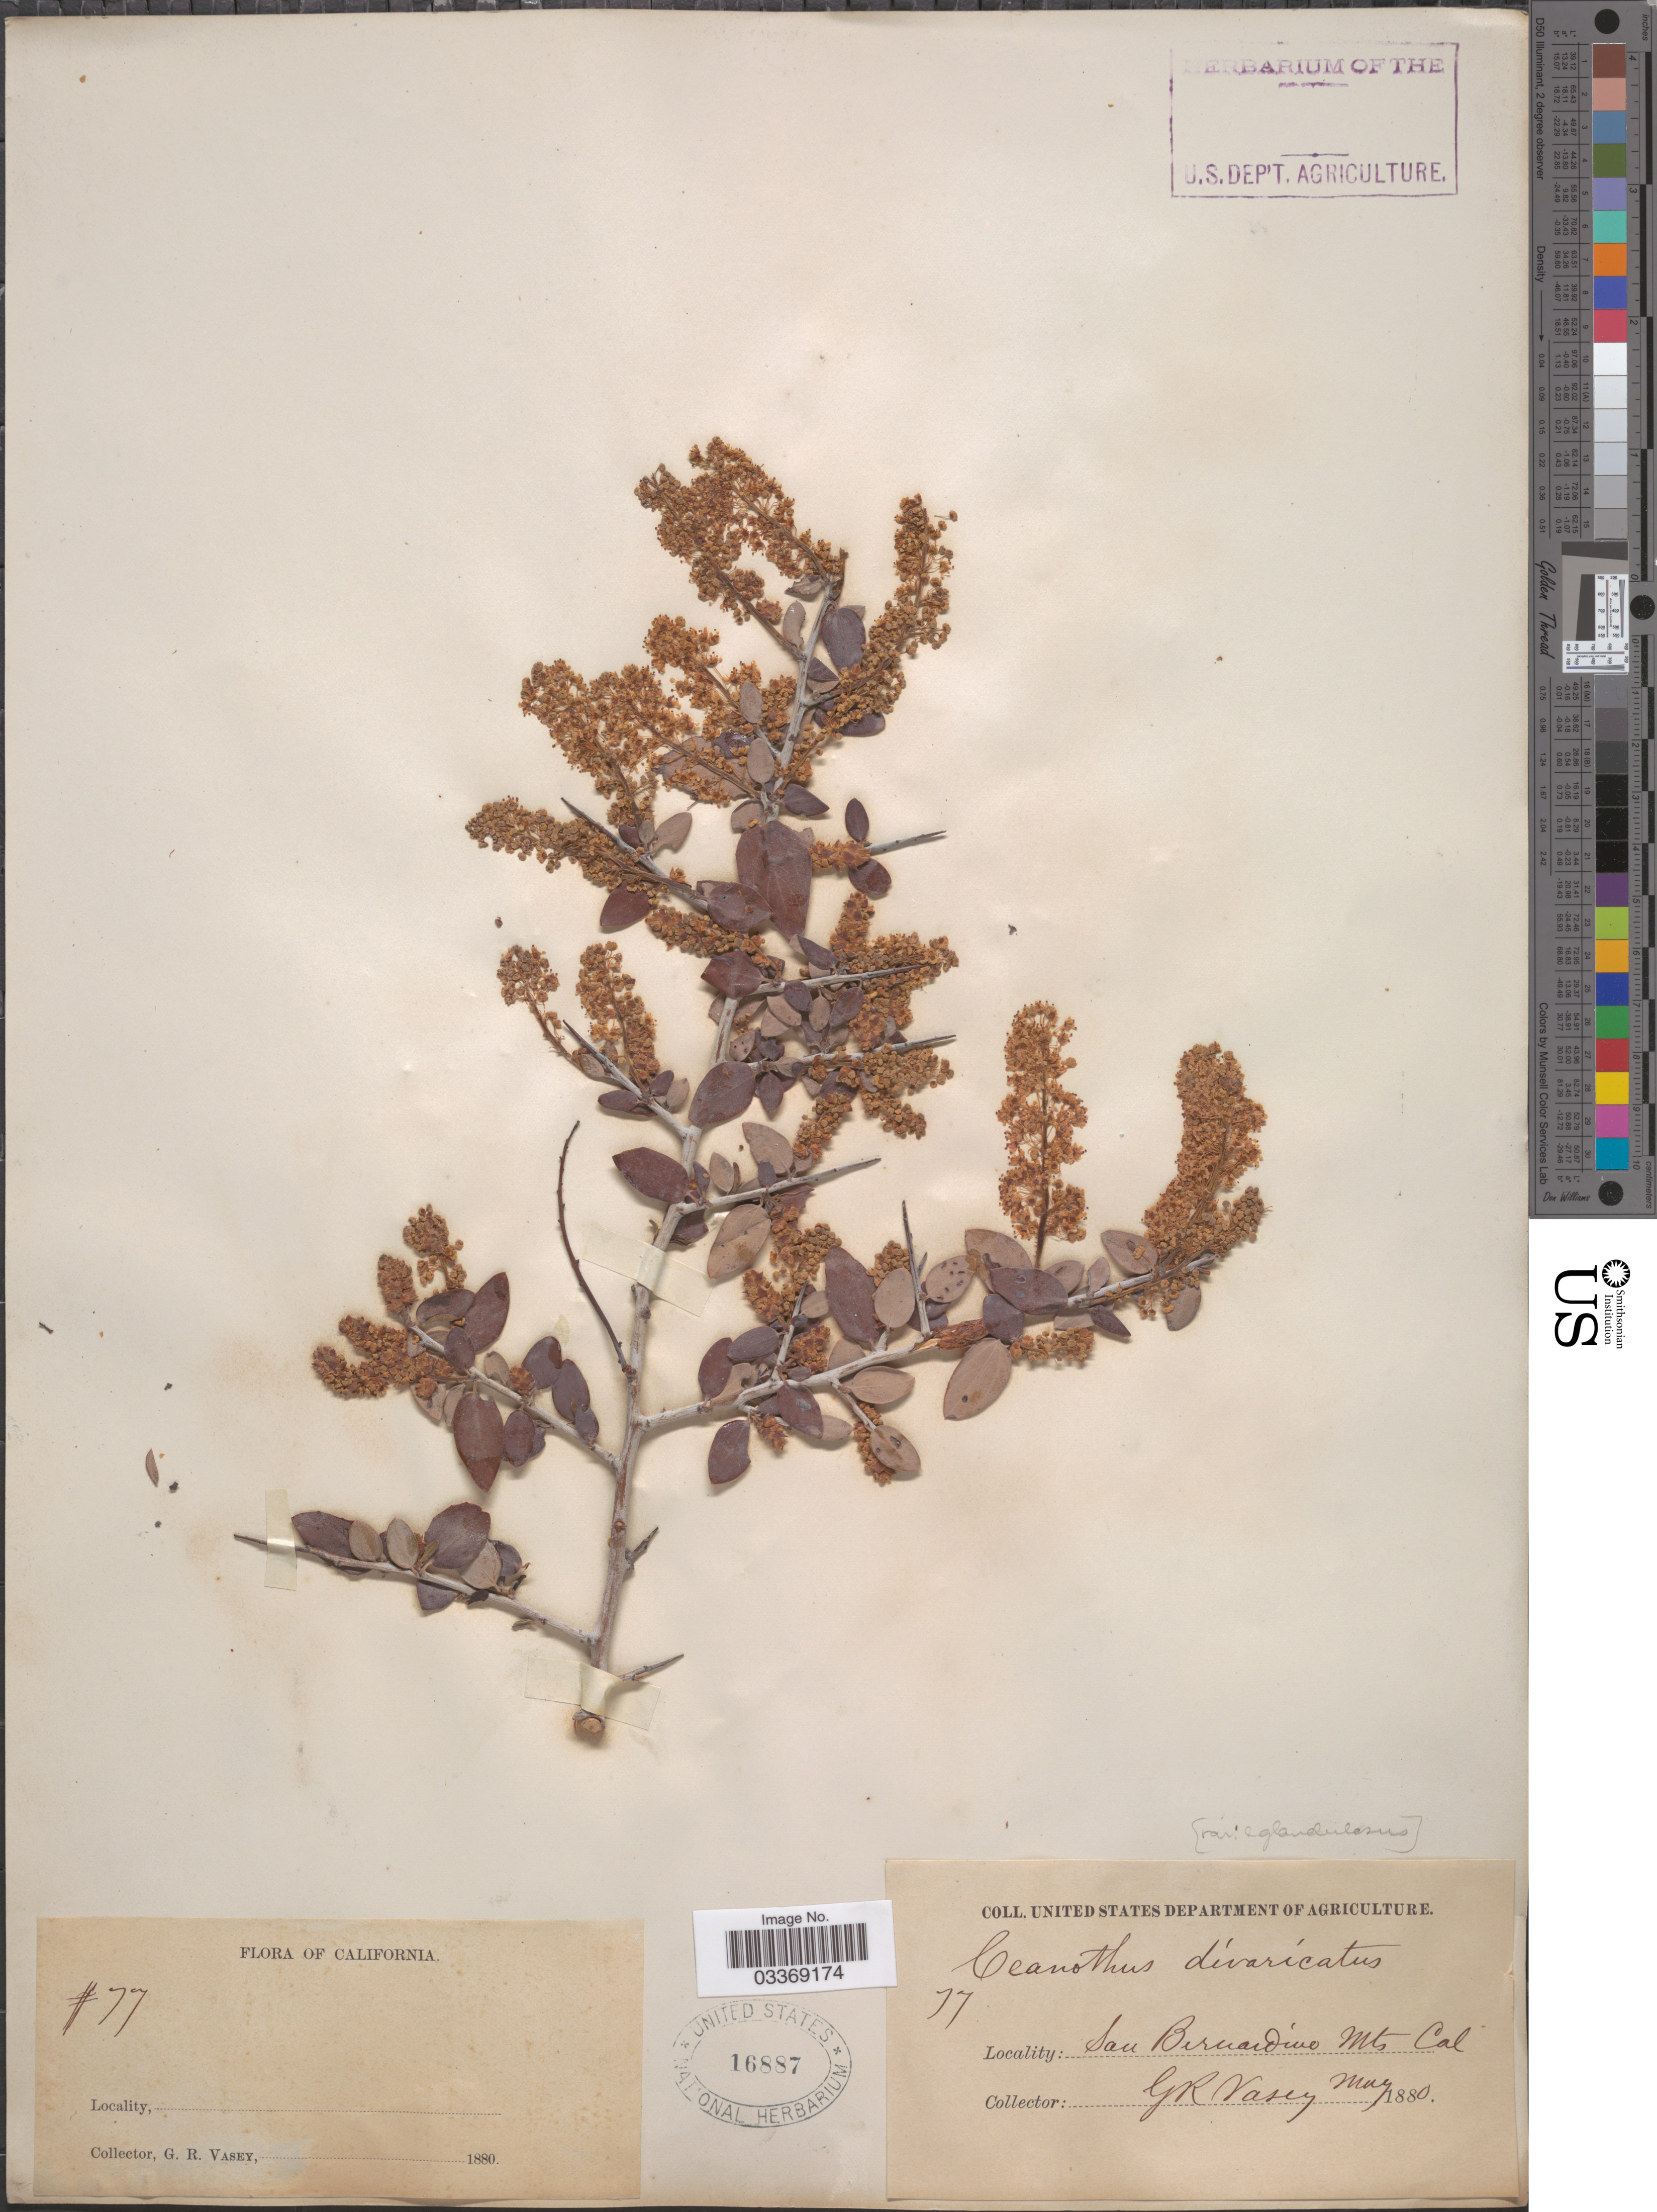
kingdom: Plantae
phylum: Tracheophyta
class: Magnoliopsida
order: Rosales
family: Rhamnaceae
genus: Ceanothus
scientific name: Ceanothus divaricatus var. eglandulosus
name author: Torr.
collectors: G. R. Vasey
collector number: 77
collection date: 1880-05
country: United States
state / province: California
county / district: San Bernardino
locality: San Bernardino Mts.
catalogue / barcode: US 16887